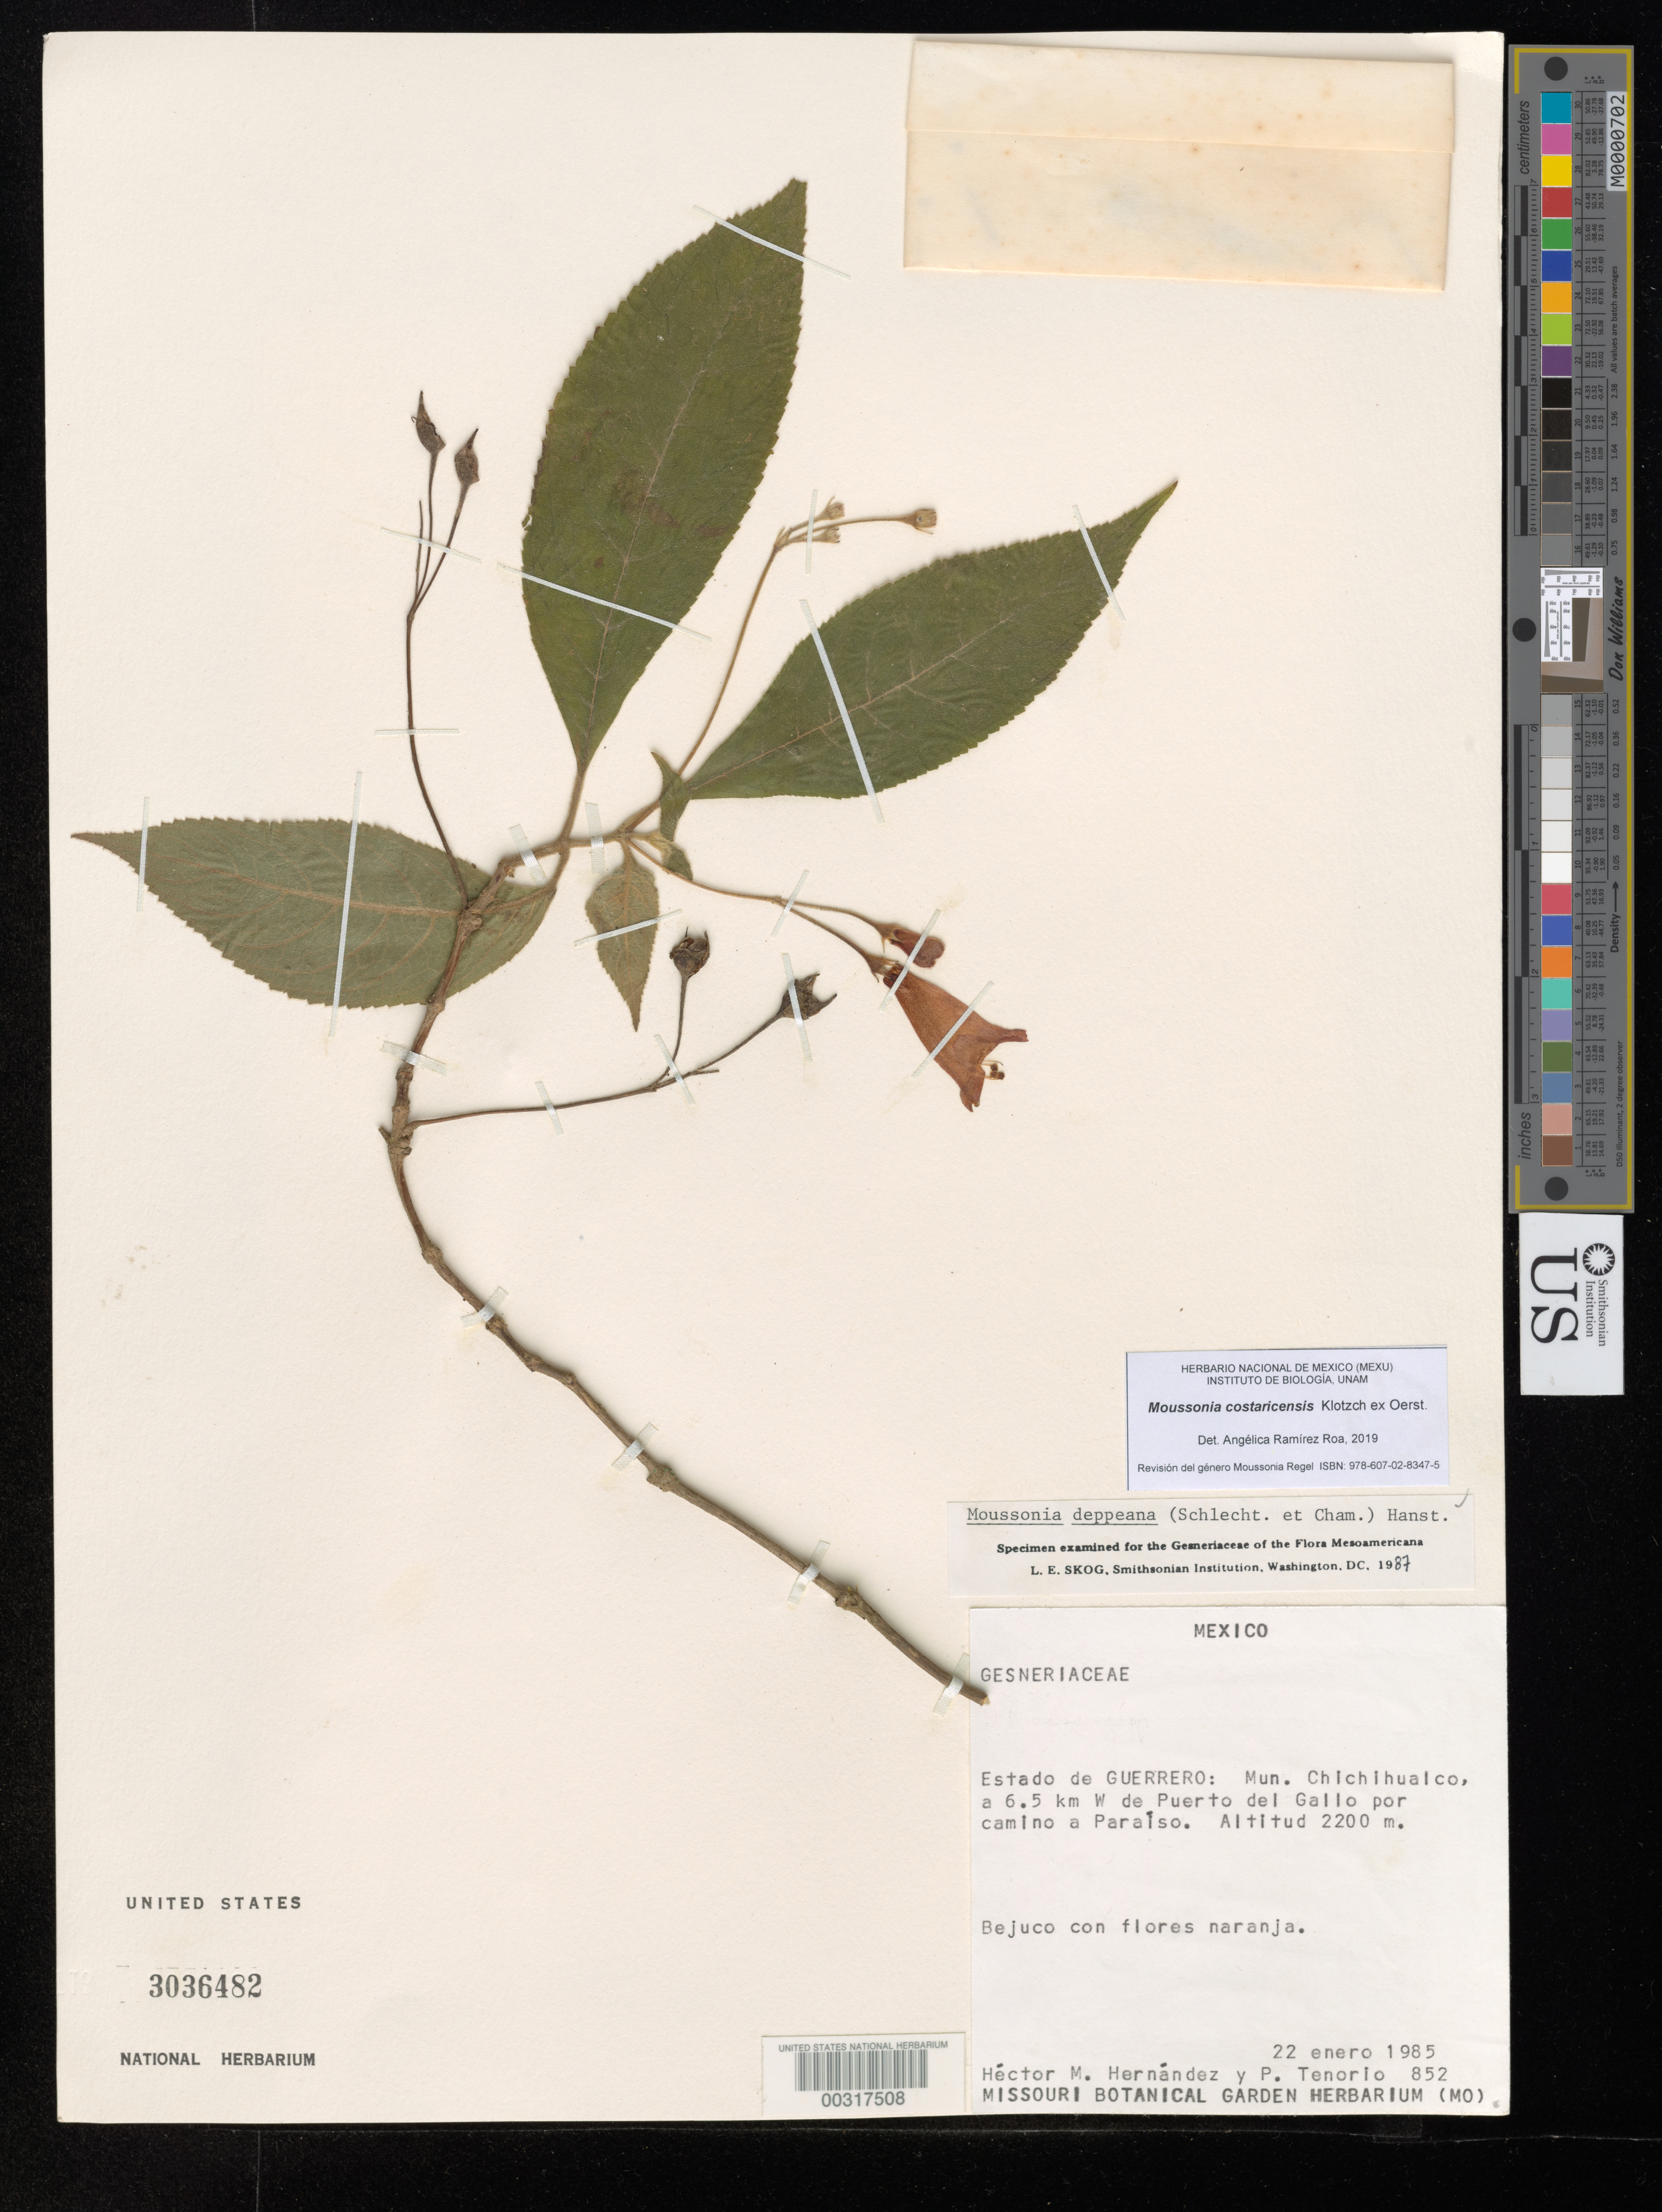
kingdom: Plantae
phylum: Tracheophyta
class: Magnoliopsida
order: Lamiales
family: Gesneriaceae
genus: Moussonia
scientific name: Moussonia costaricensis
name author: Klotzsch ex Oerst.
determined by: Ramírez-Roa, A.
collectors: H. Hernández G. & Tenorio, P.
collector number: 852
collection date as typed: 22 Jan 1985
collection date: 1985-01-22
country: Mexico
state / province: Guerrero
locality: Mun. Chichihualco, 6.5 km W of Puerto del Gallo por road to Paraiso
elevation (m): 2200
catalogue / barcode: US 3036482